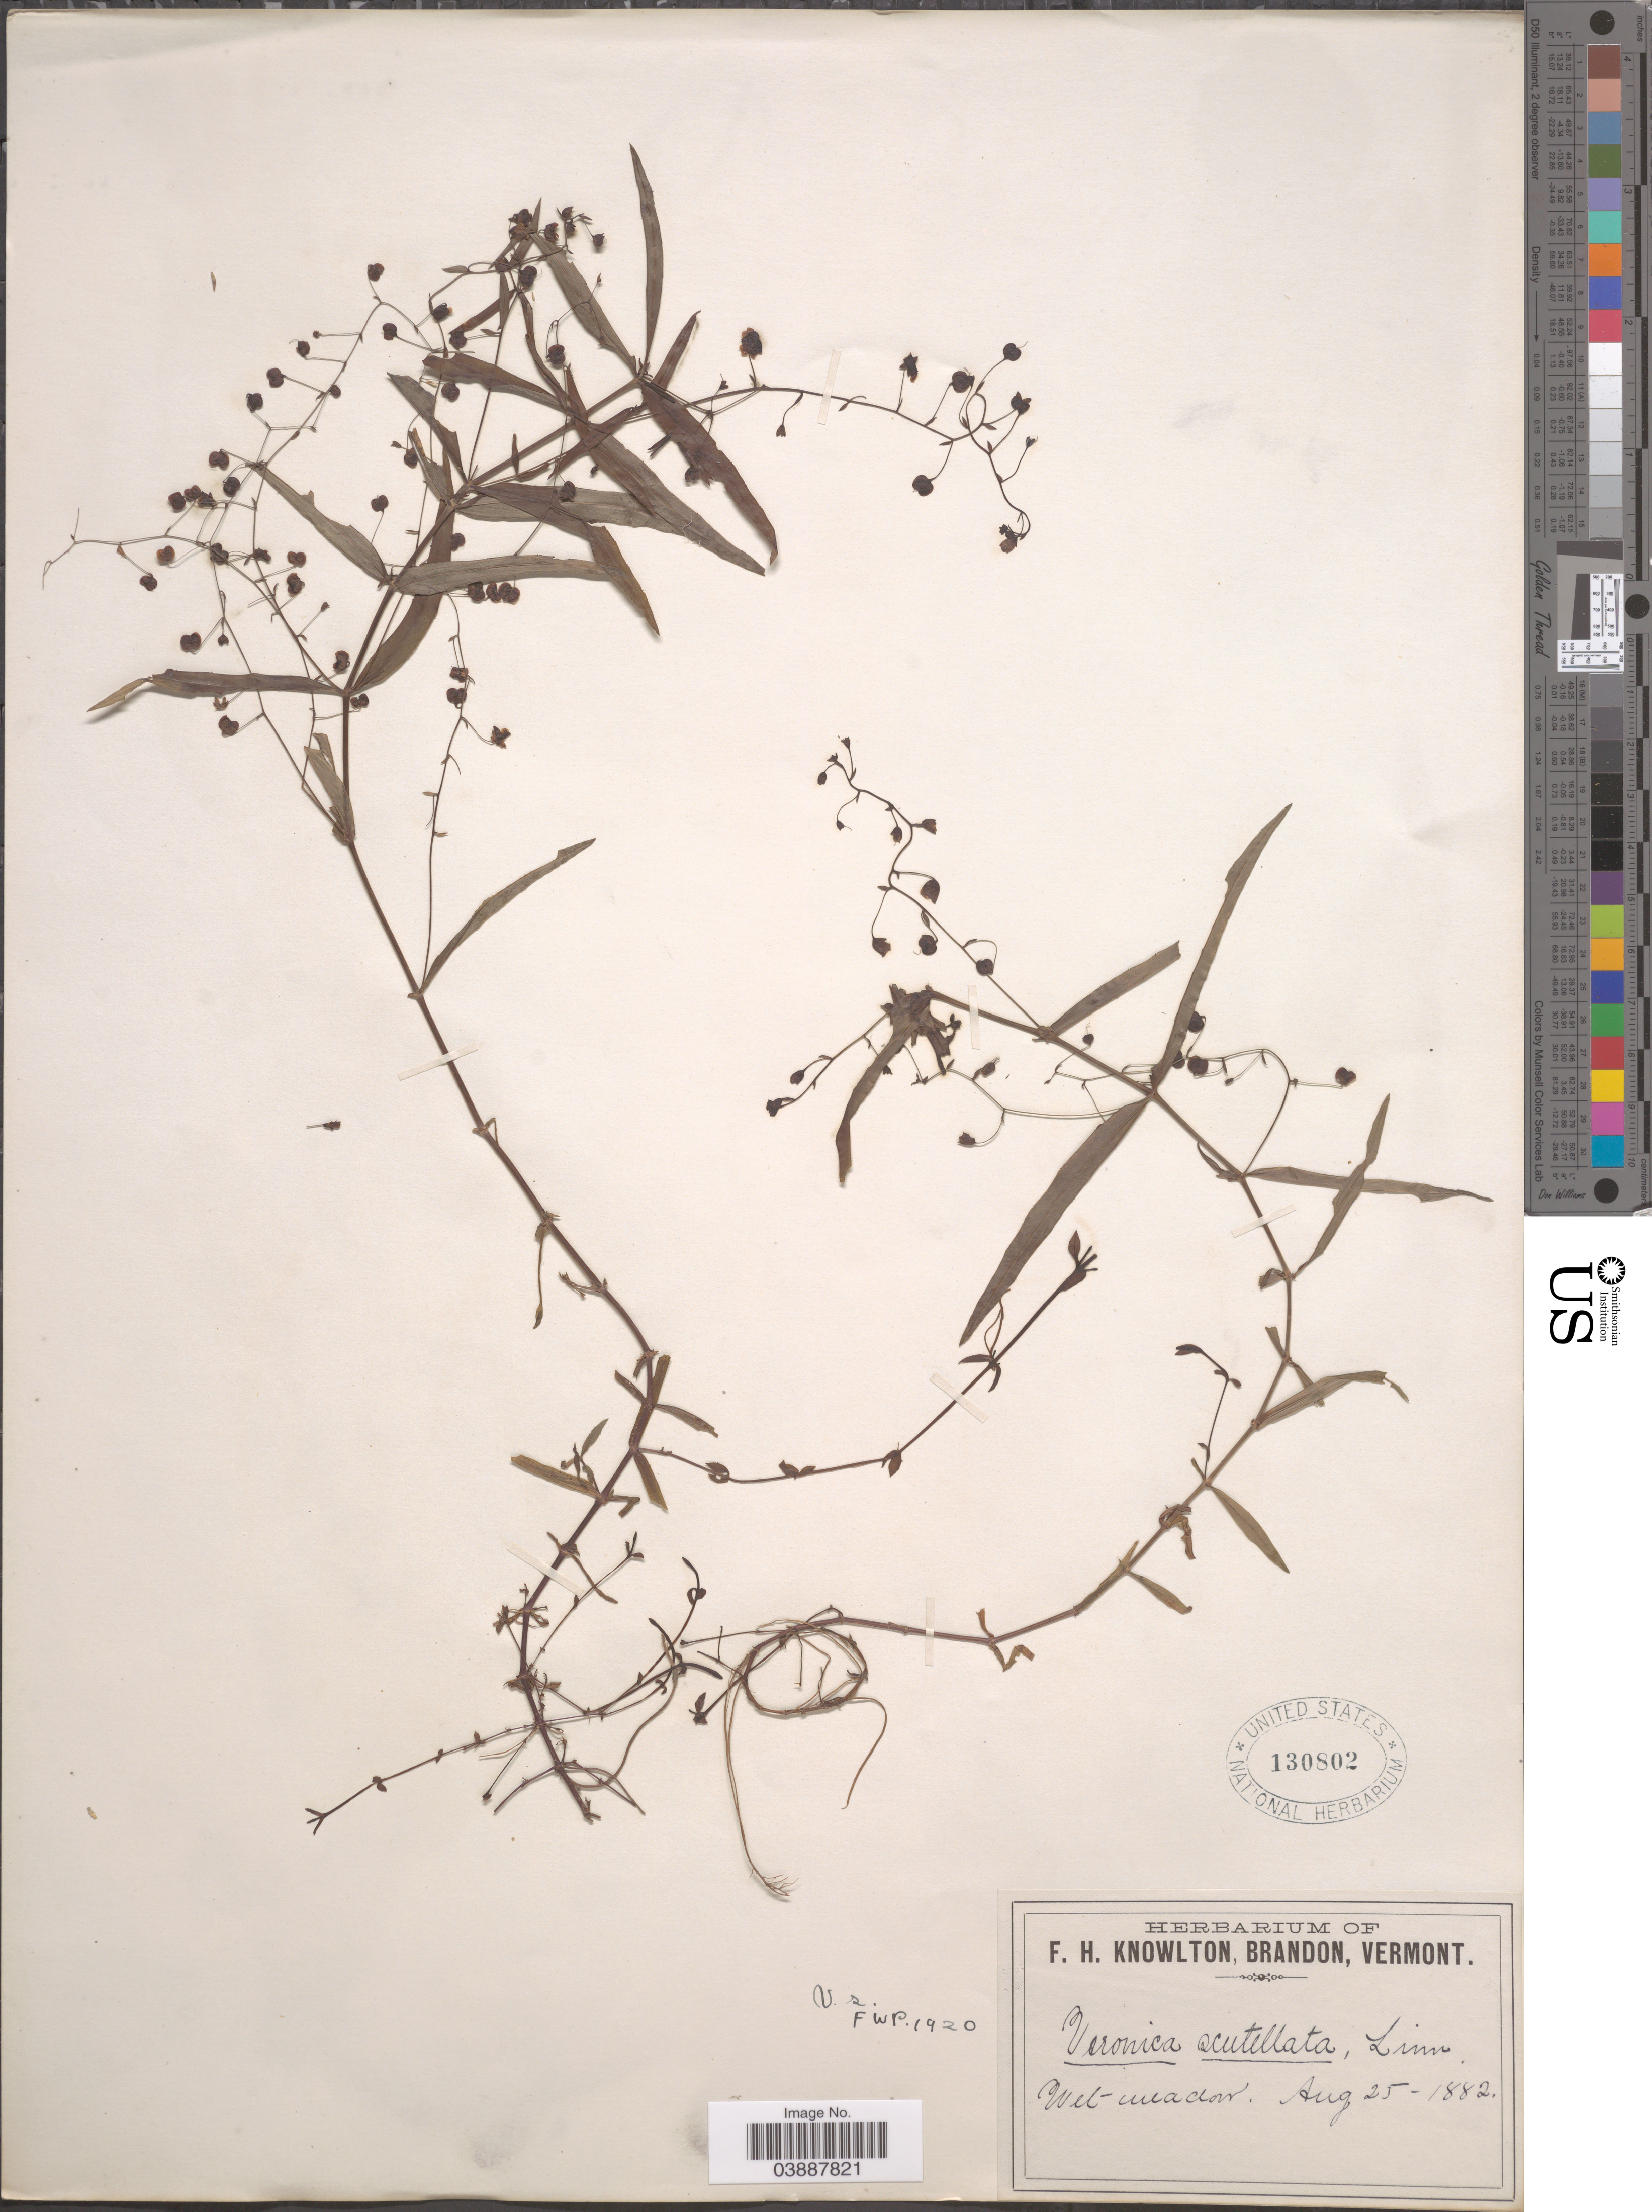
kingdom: Plantae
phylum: Tracheophyta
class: Magnoliopsida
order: Lamiales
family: Plantaginaceae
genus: Veronica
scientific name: Veronica scutellata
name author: L.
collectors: F. H. Knowlton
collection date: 1882-08-25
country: United States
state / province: Vermont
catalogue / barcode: US 130802